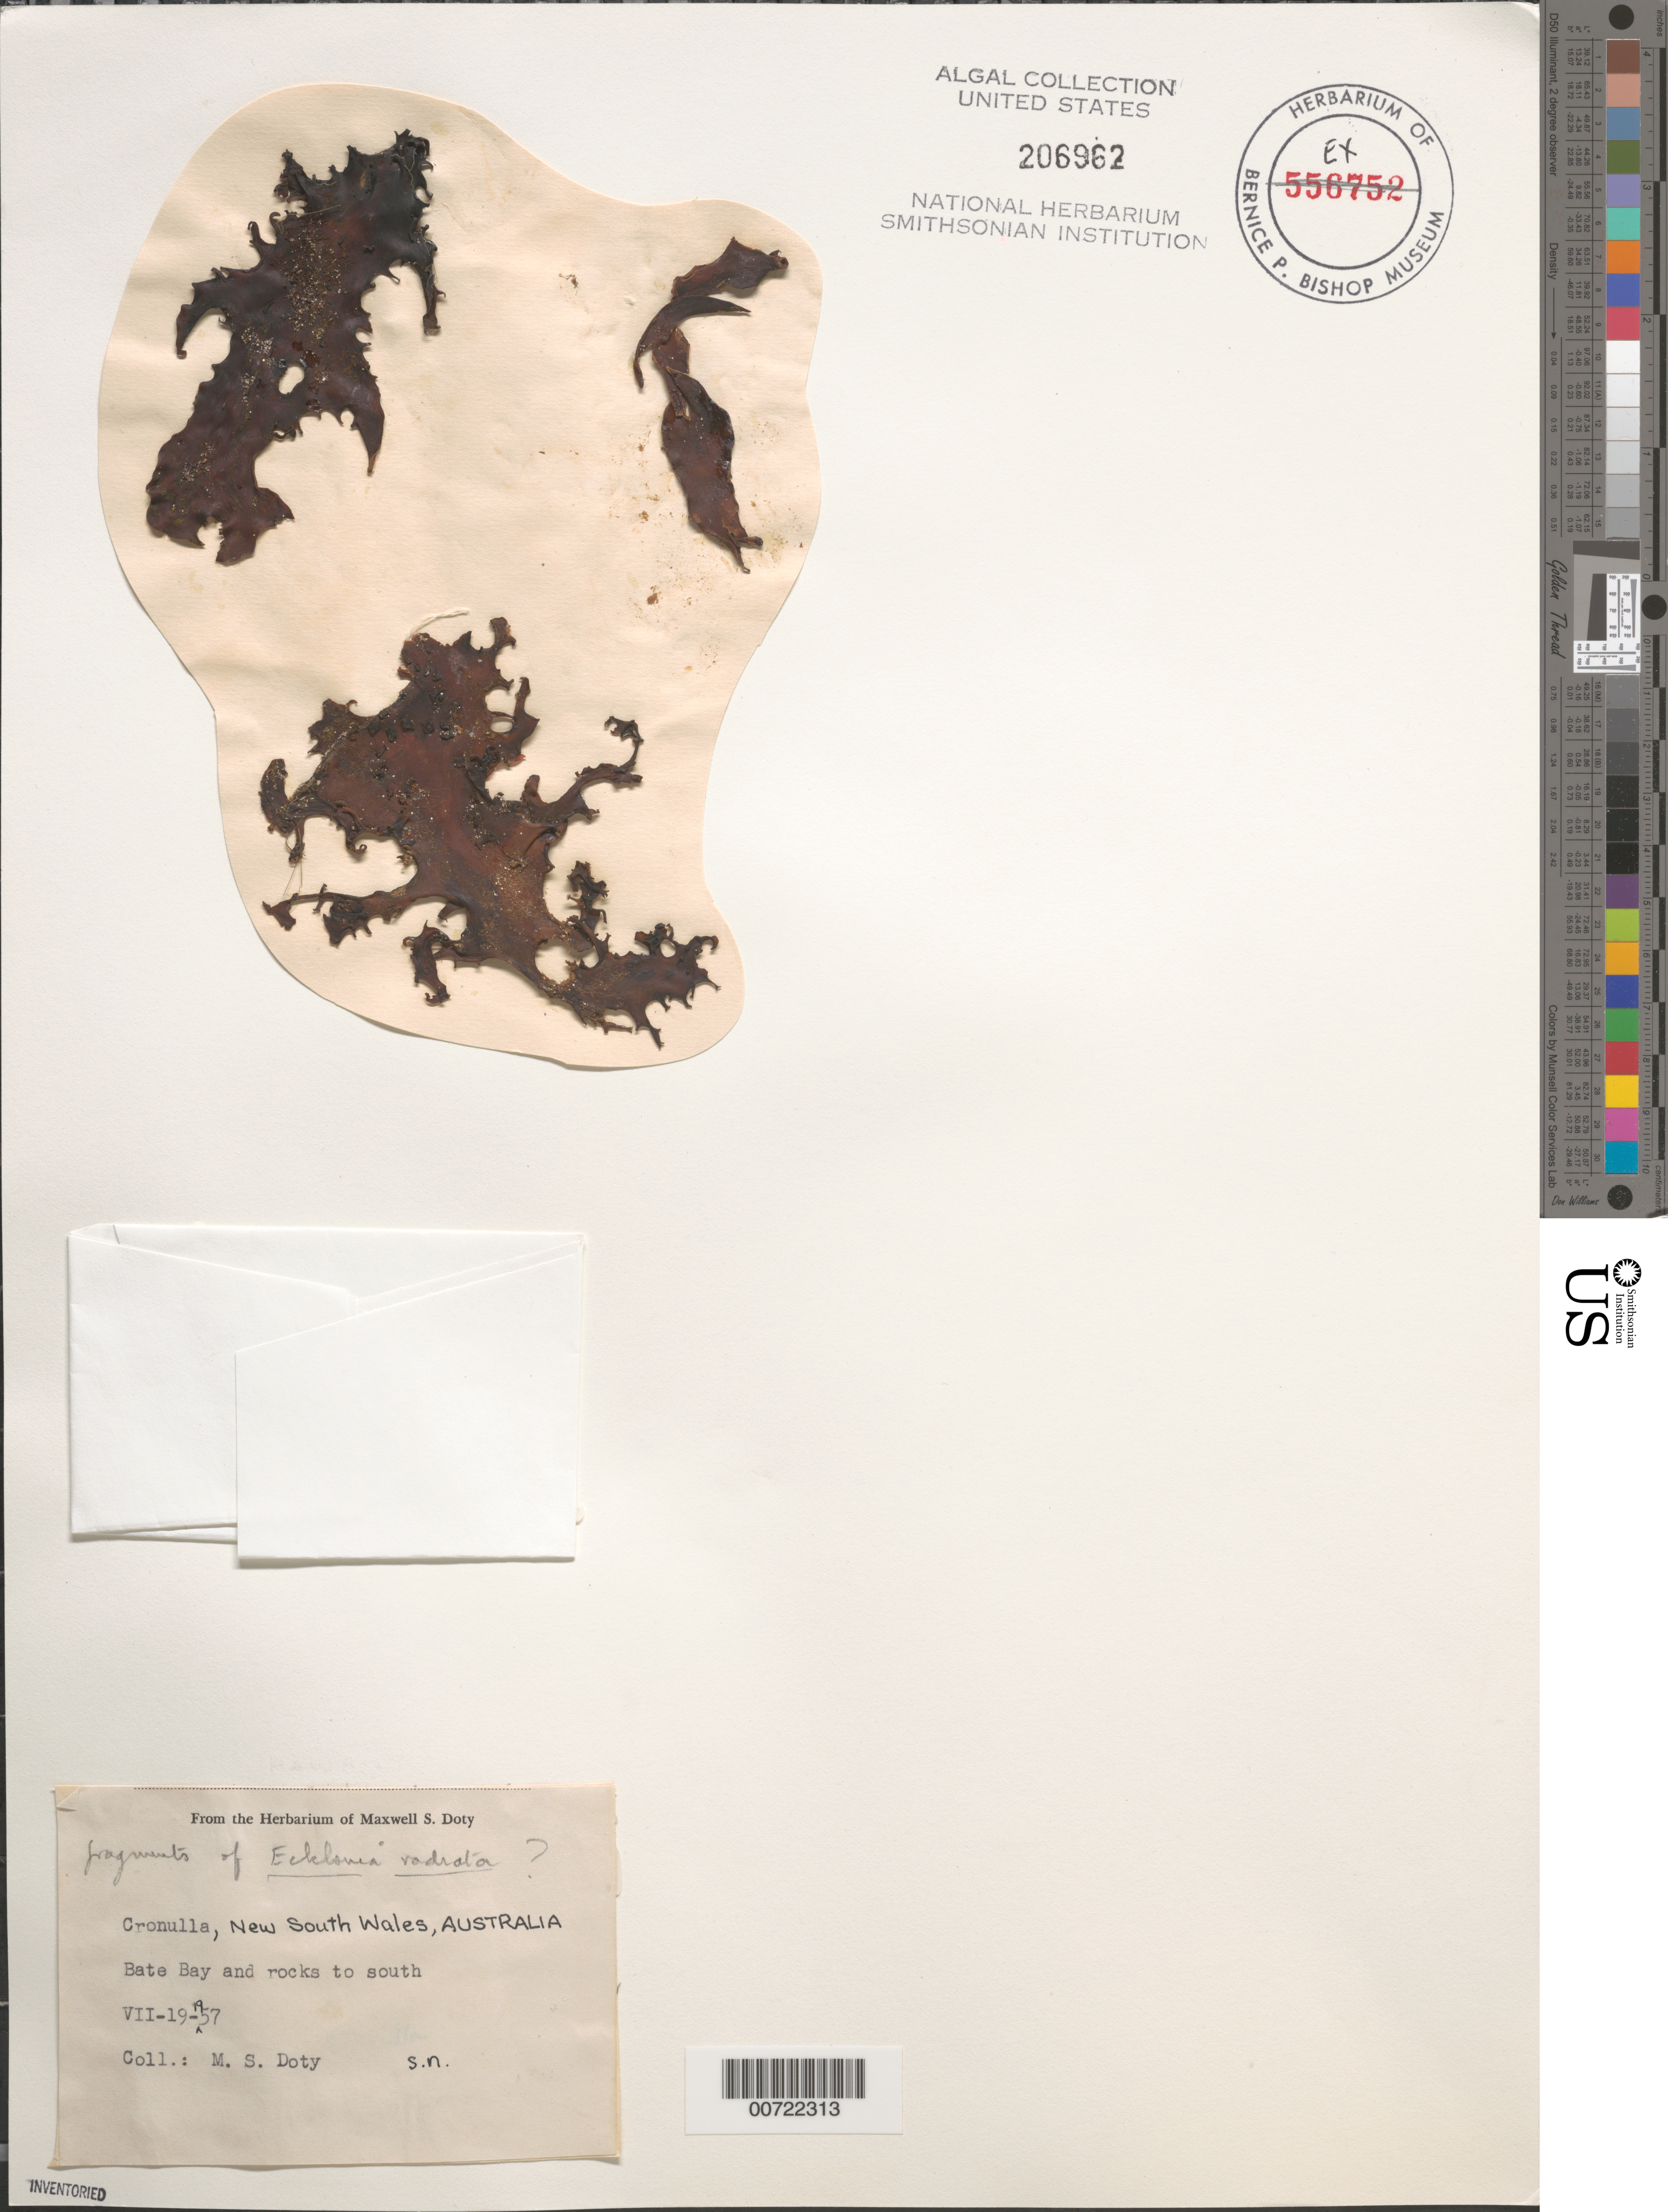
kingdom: Chromista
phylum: Ochrophyta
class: Phaeophyceae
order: Laminariales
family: Lessoniaceae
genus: Ecklonia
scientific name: Ecklonia radiata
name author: (C. Agardh) J. Agardh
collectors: M. S. Doty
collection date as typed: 19 Jul 1957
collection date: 1957-07-19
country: Australia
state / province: New South Wales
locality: Bate Bay, Cronulla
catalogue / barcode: US 206962